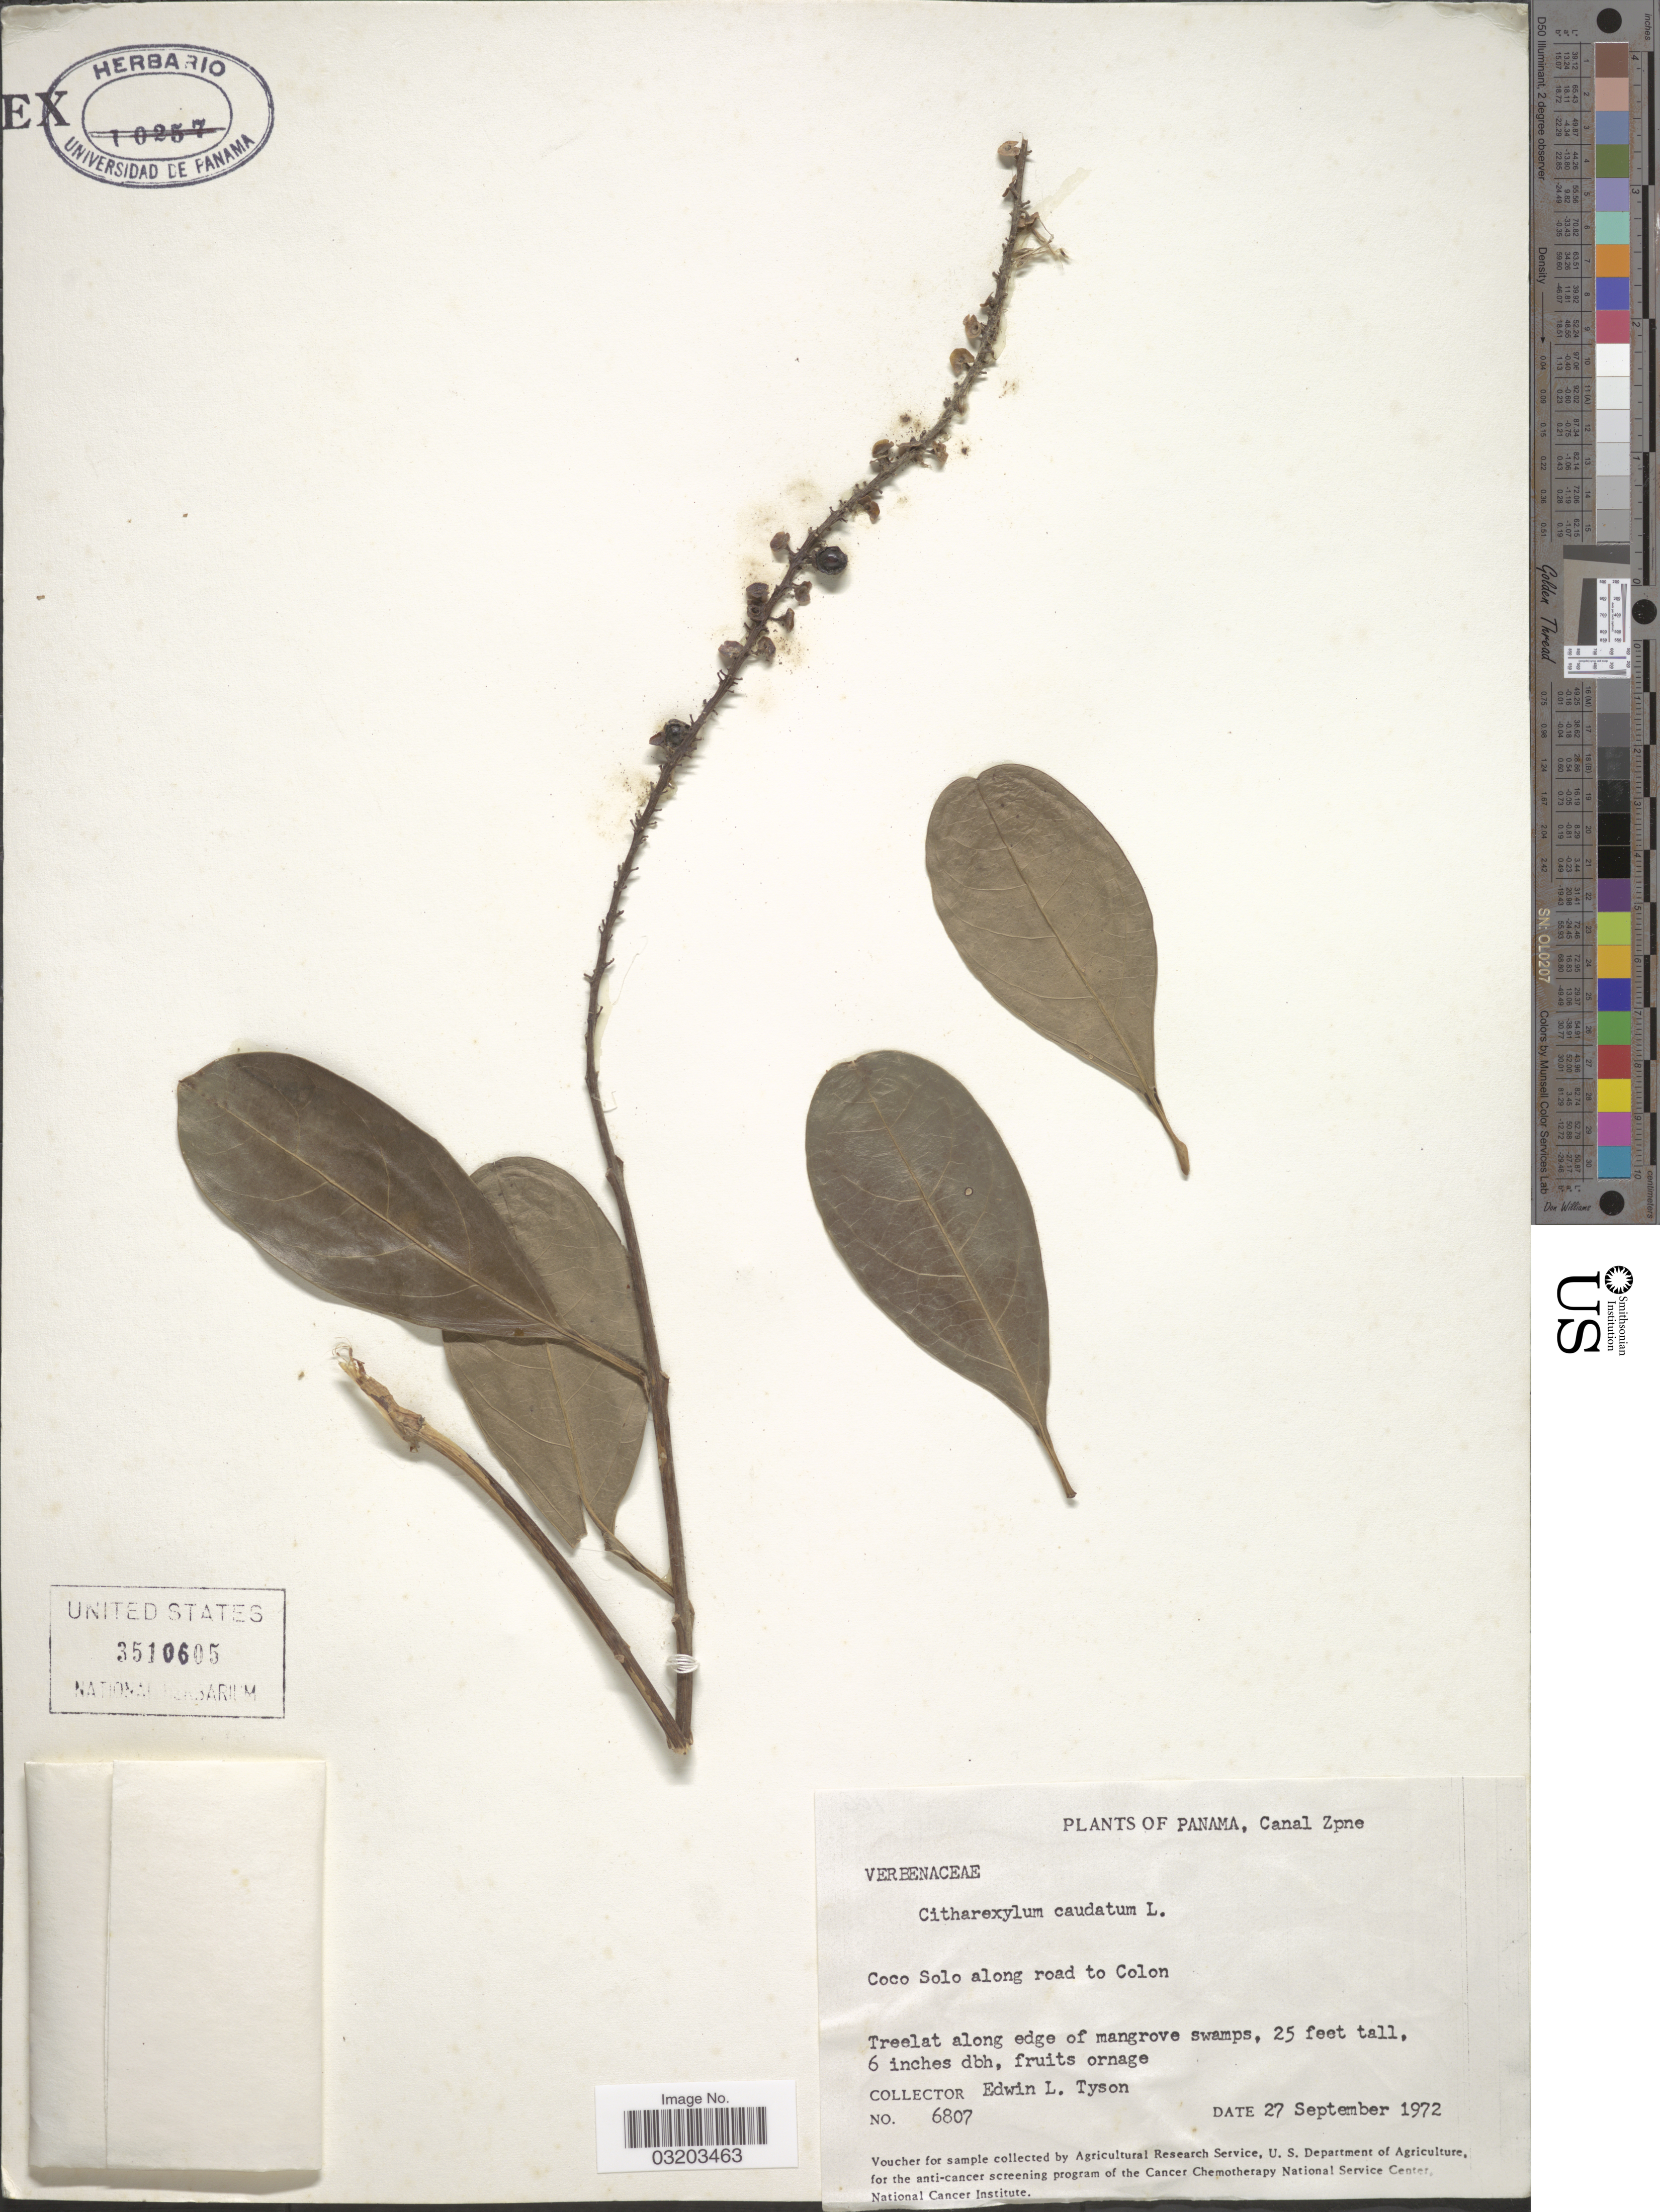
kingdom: Plantae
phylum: Tracheophyta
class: Magnoliopsida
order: Lamiales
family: Verbenaceae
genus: Citharexylum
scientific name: Citharexylum caudatum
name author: L.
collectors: E. L. Tyson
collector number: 6807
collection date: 1972-09-27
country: Panama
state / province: Colón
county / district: Canal Zone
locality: Canal Zpne. Coco Solo along road to Colon.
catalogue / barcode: US 3510605